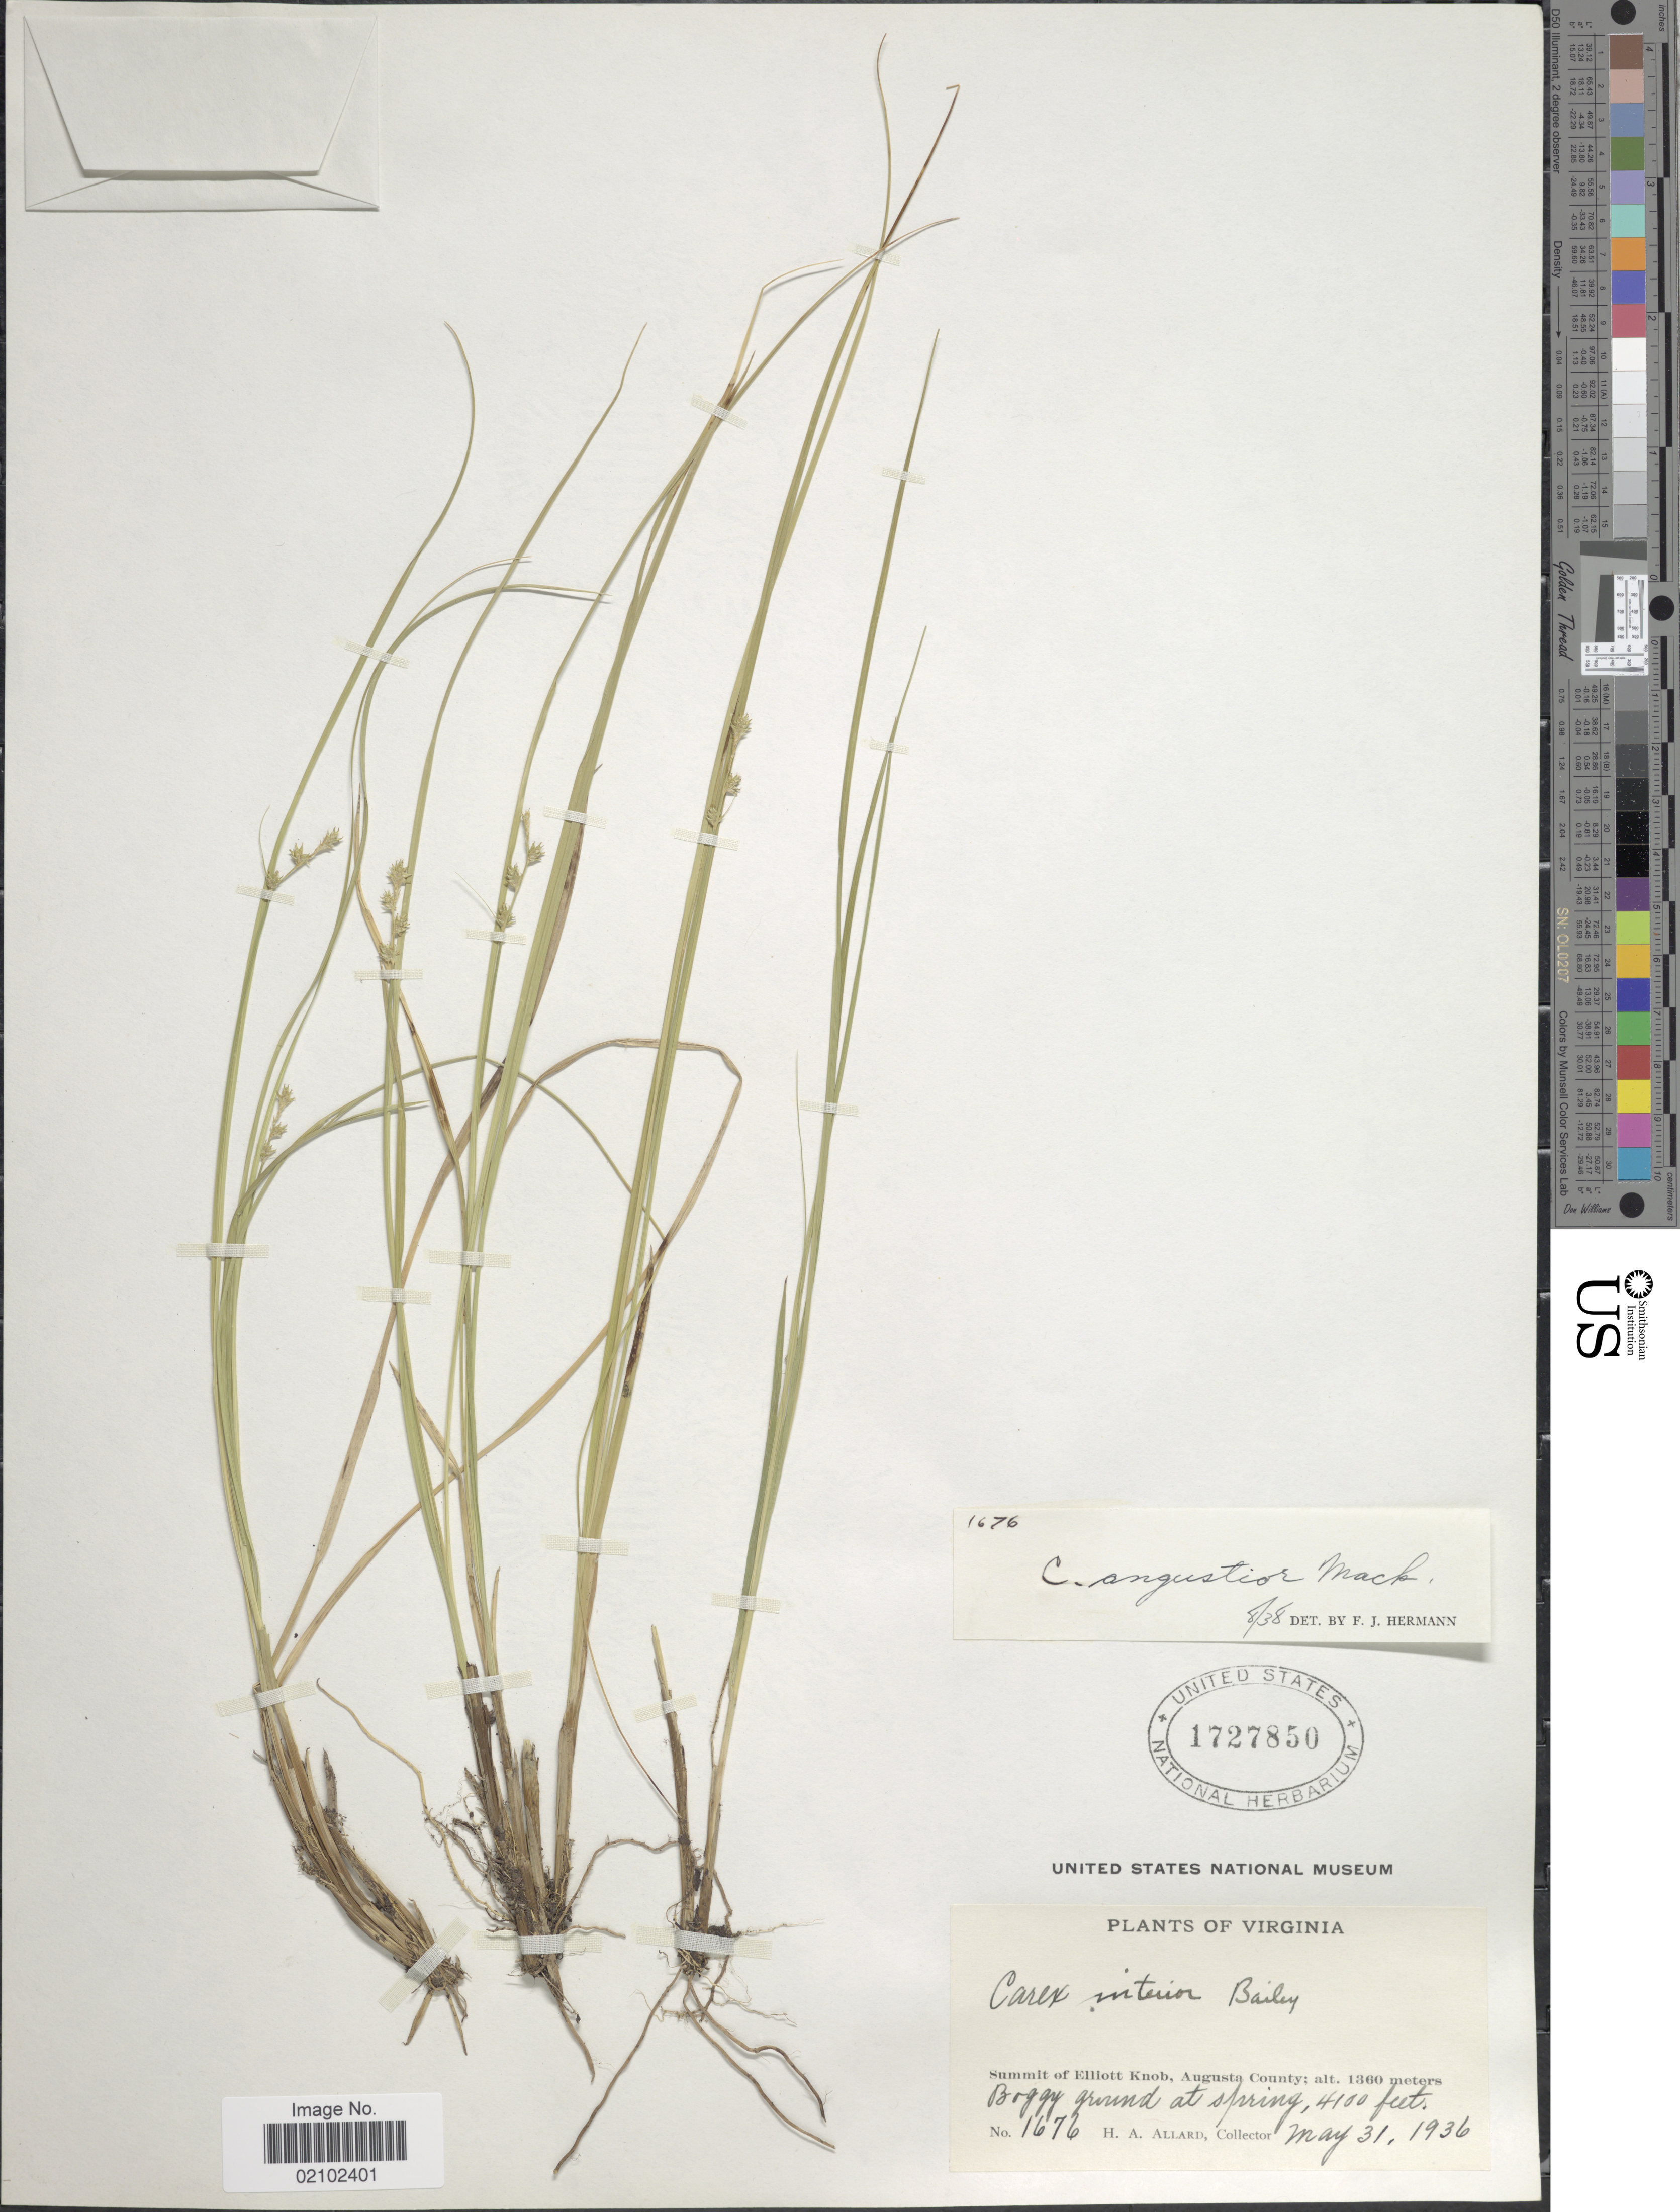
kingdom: Plantae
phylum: Tracheophyta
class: Liliopsida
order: Poales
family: Cyperaceae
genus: Carex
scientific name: Carex echinata subsp. echinata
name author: Murray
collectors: H. A. Allard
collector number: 1676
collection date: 1936-05-31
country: United States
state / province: Virginia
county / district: Augusta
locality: Summit of Elliott Knob, Augusta County. Boggy ground at spring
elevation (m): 1250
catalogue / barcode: US 1727850